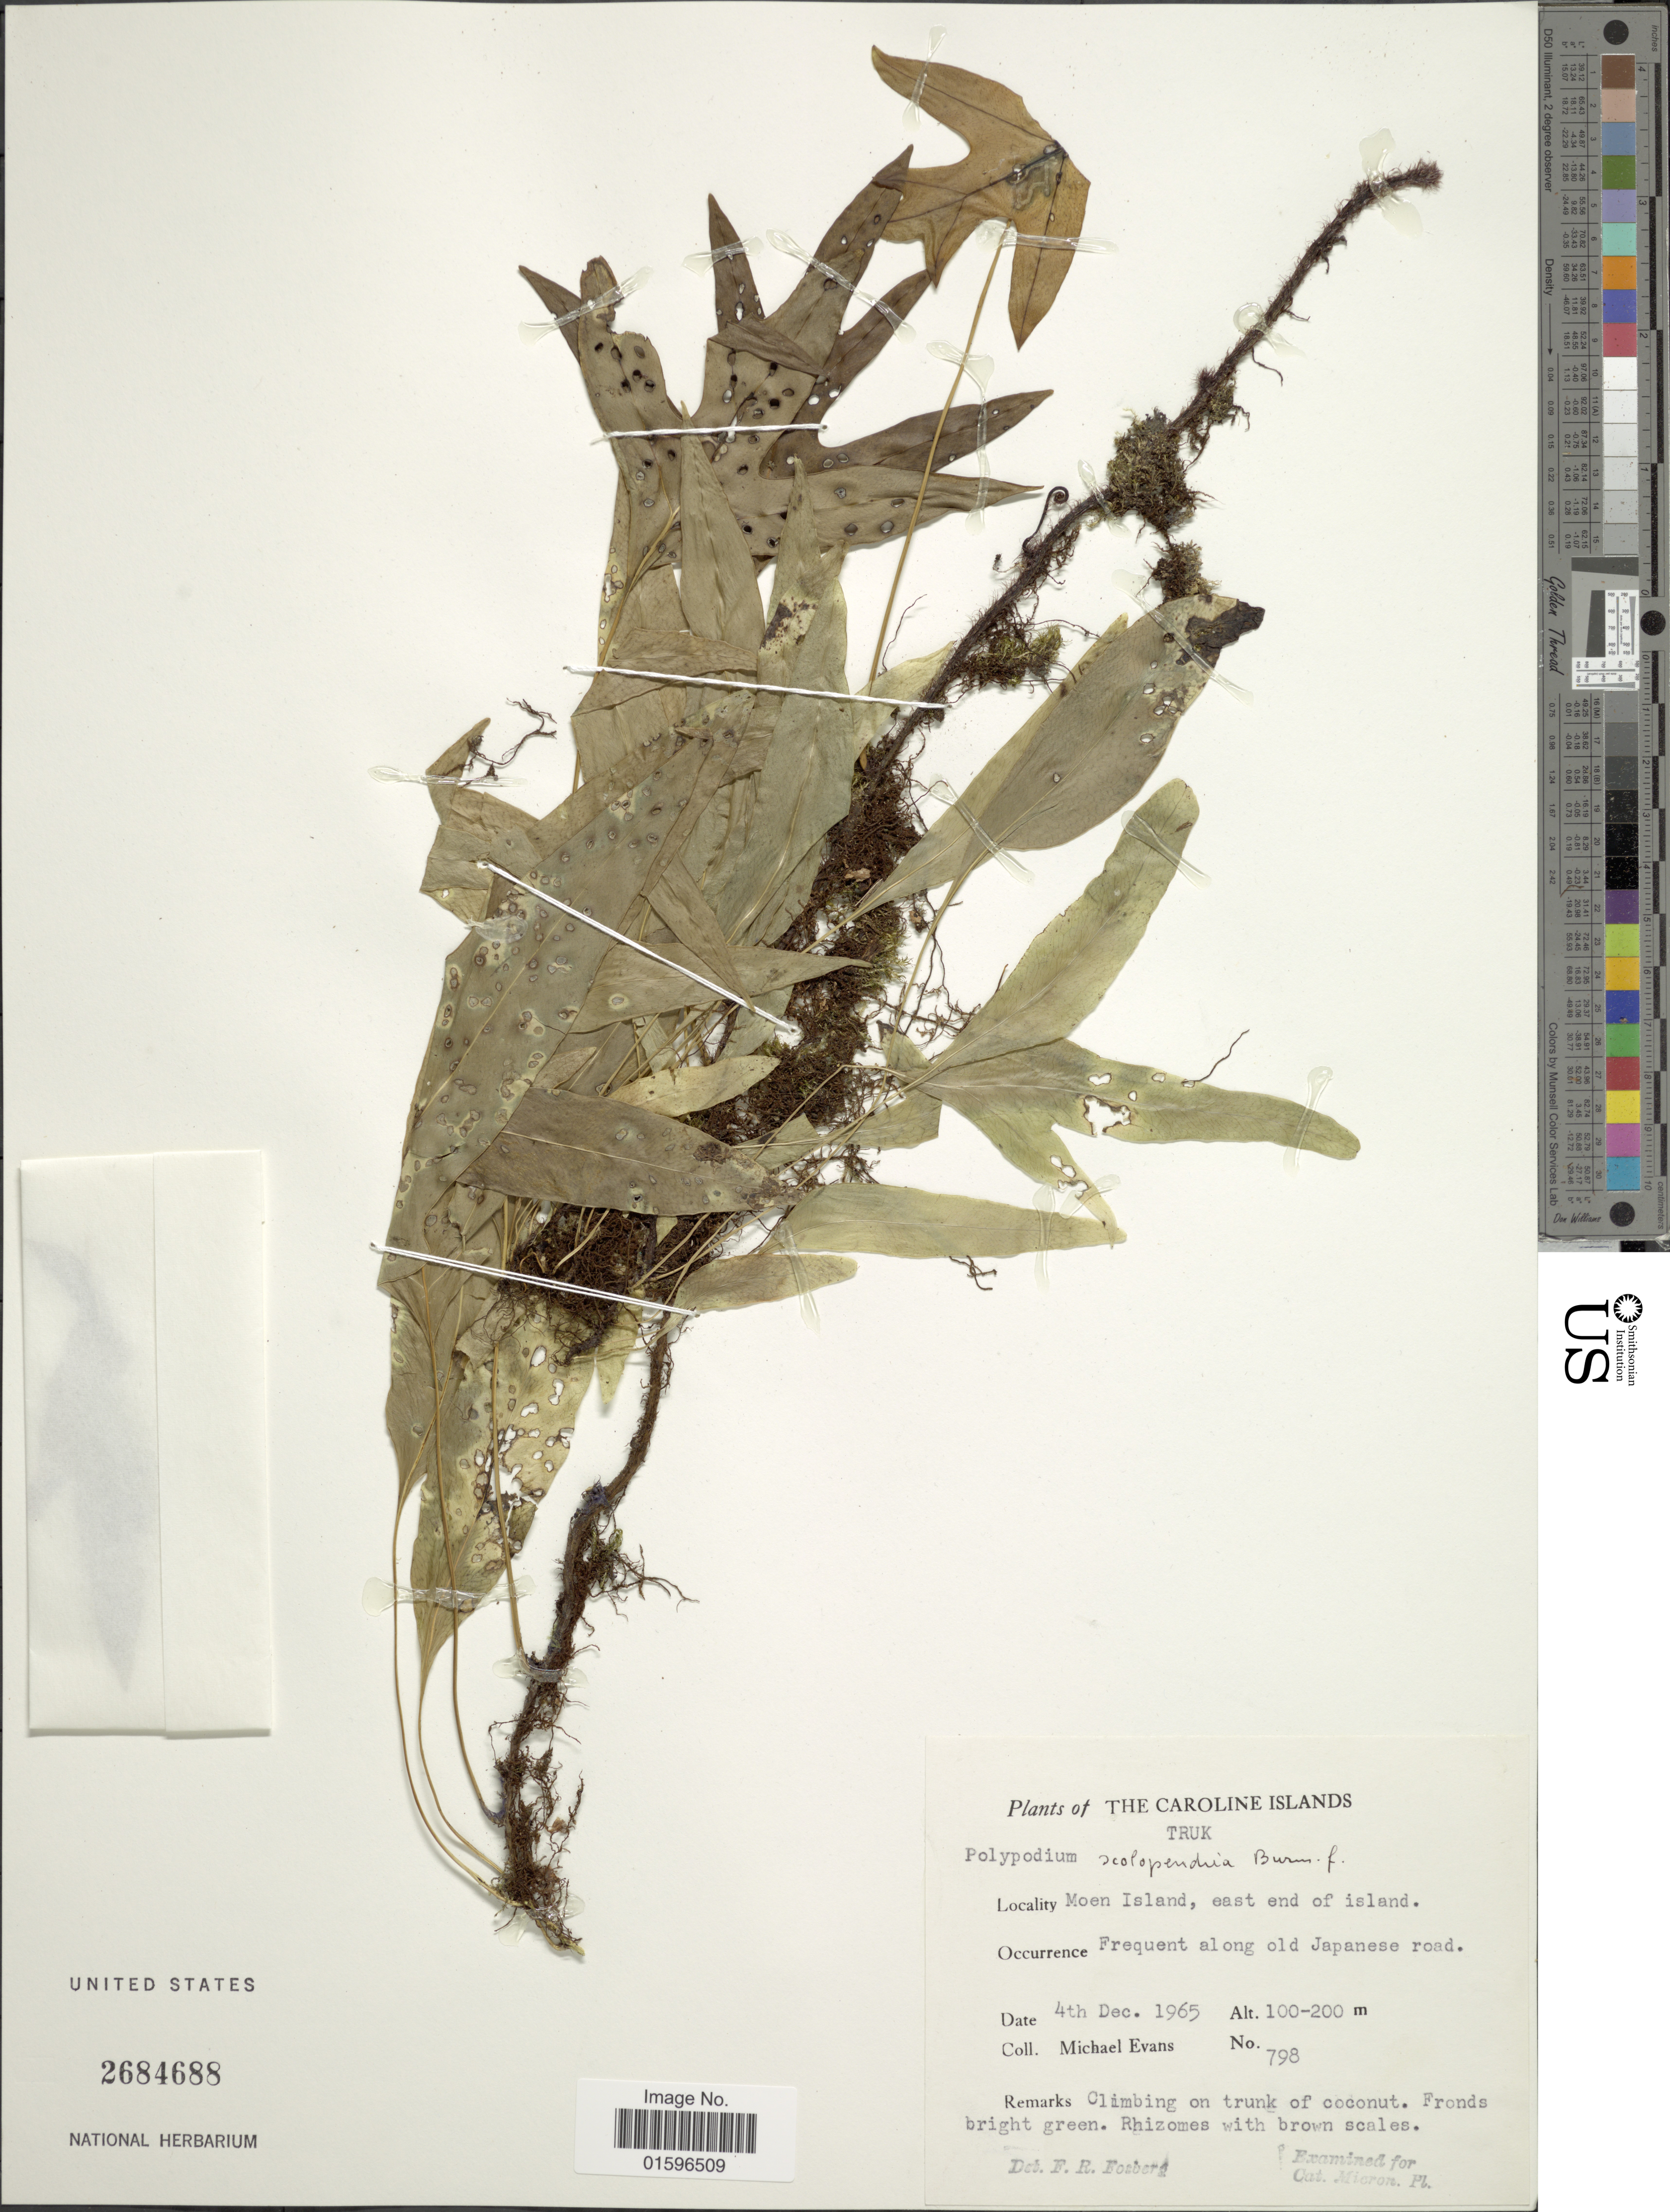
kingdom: Plantae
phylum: Tracheophyta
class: Polypodiopsida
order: Polypodiales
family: Polypodiaceae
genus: Polypodium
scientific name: Polypodium scolopendria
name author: Burm. f.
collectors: M. Evans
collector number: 798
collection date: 1965-12-04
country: Micronesia, Federated States of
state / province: Truk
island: Moen [Wono]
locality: Carolines Islands, Truk, Moen Island, east end of island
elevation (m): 100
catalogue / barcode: US 2684688